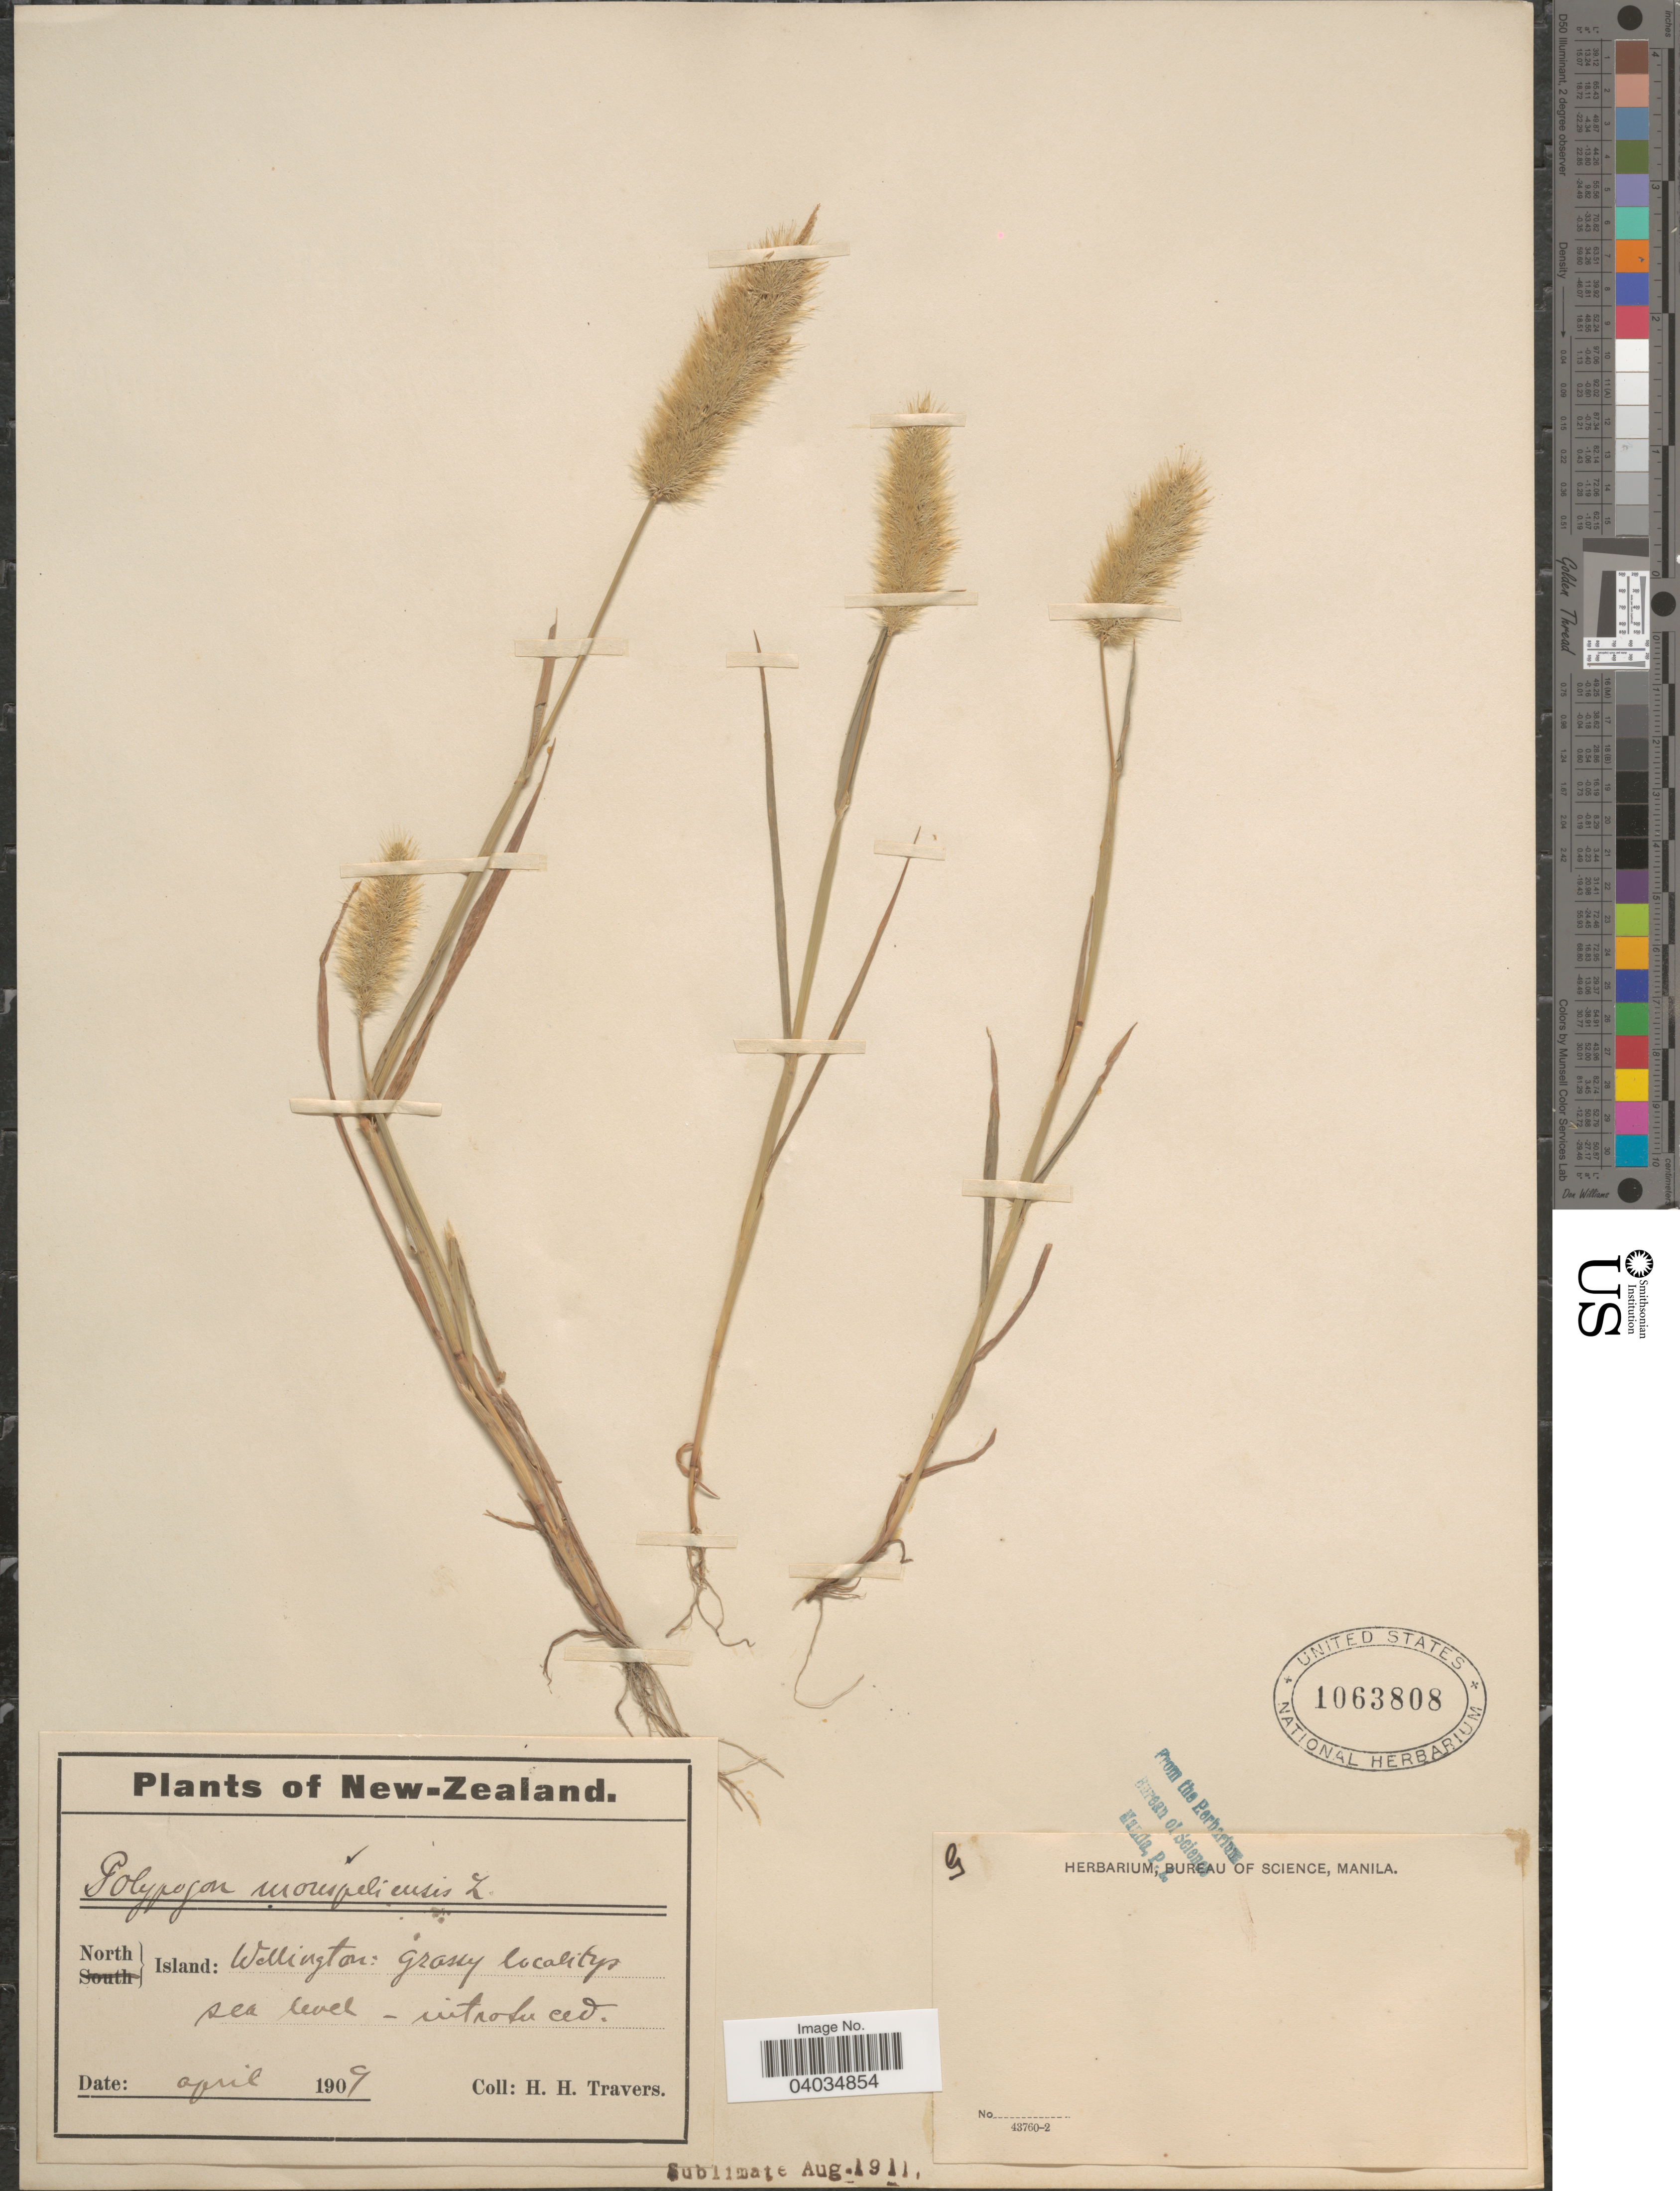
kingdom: Plantae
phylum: Tracheophyta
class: Liliopsida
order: Poales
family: Poaceae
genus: Polypogon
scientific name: Polypogon monspeliensis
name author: (L.) Desf.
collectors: H. Travers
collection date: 1909-04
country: New Zealand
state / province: Wellington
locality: North Island.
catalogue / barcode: US 1063808